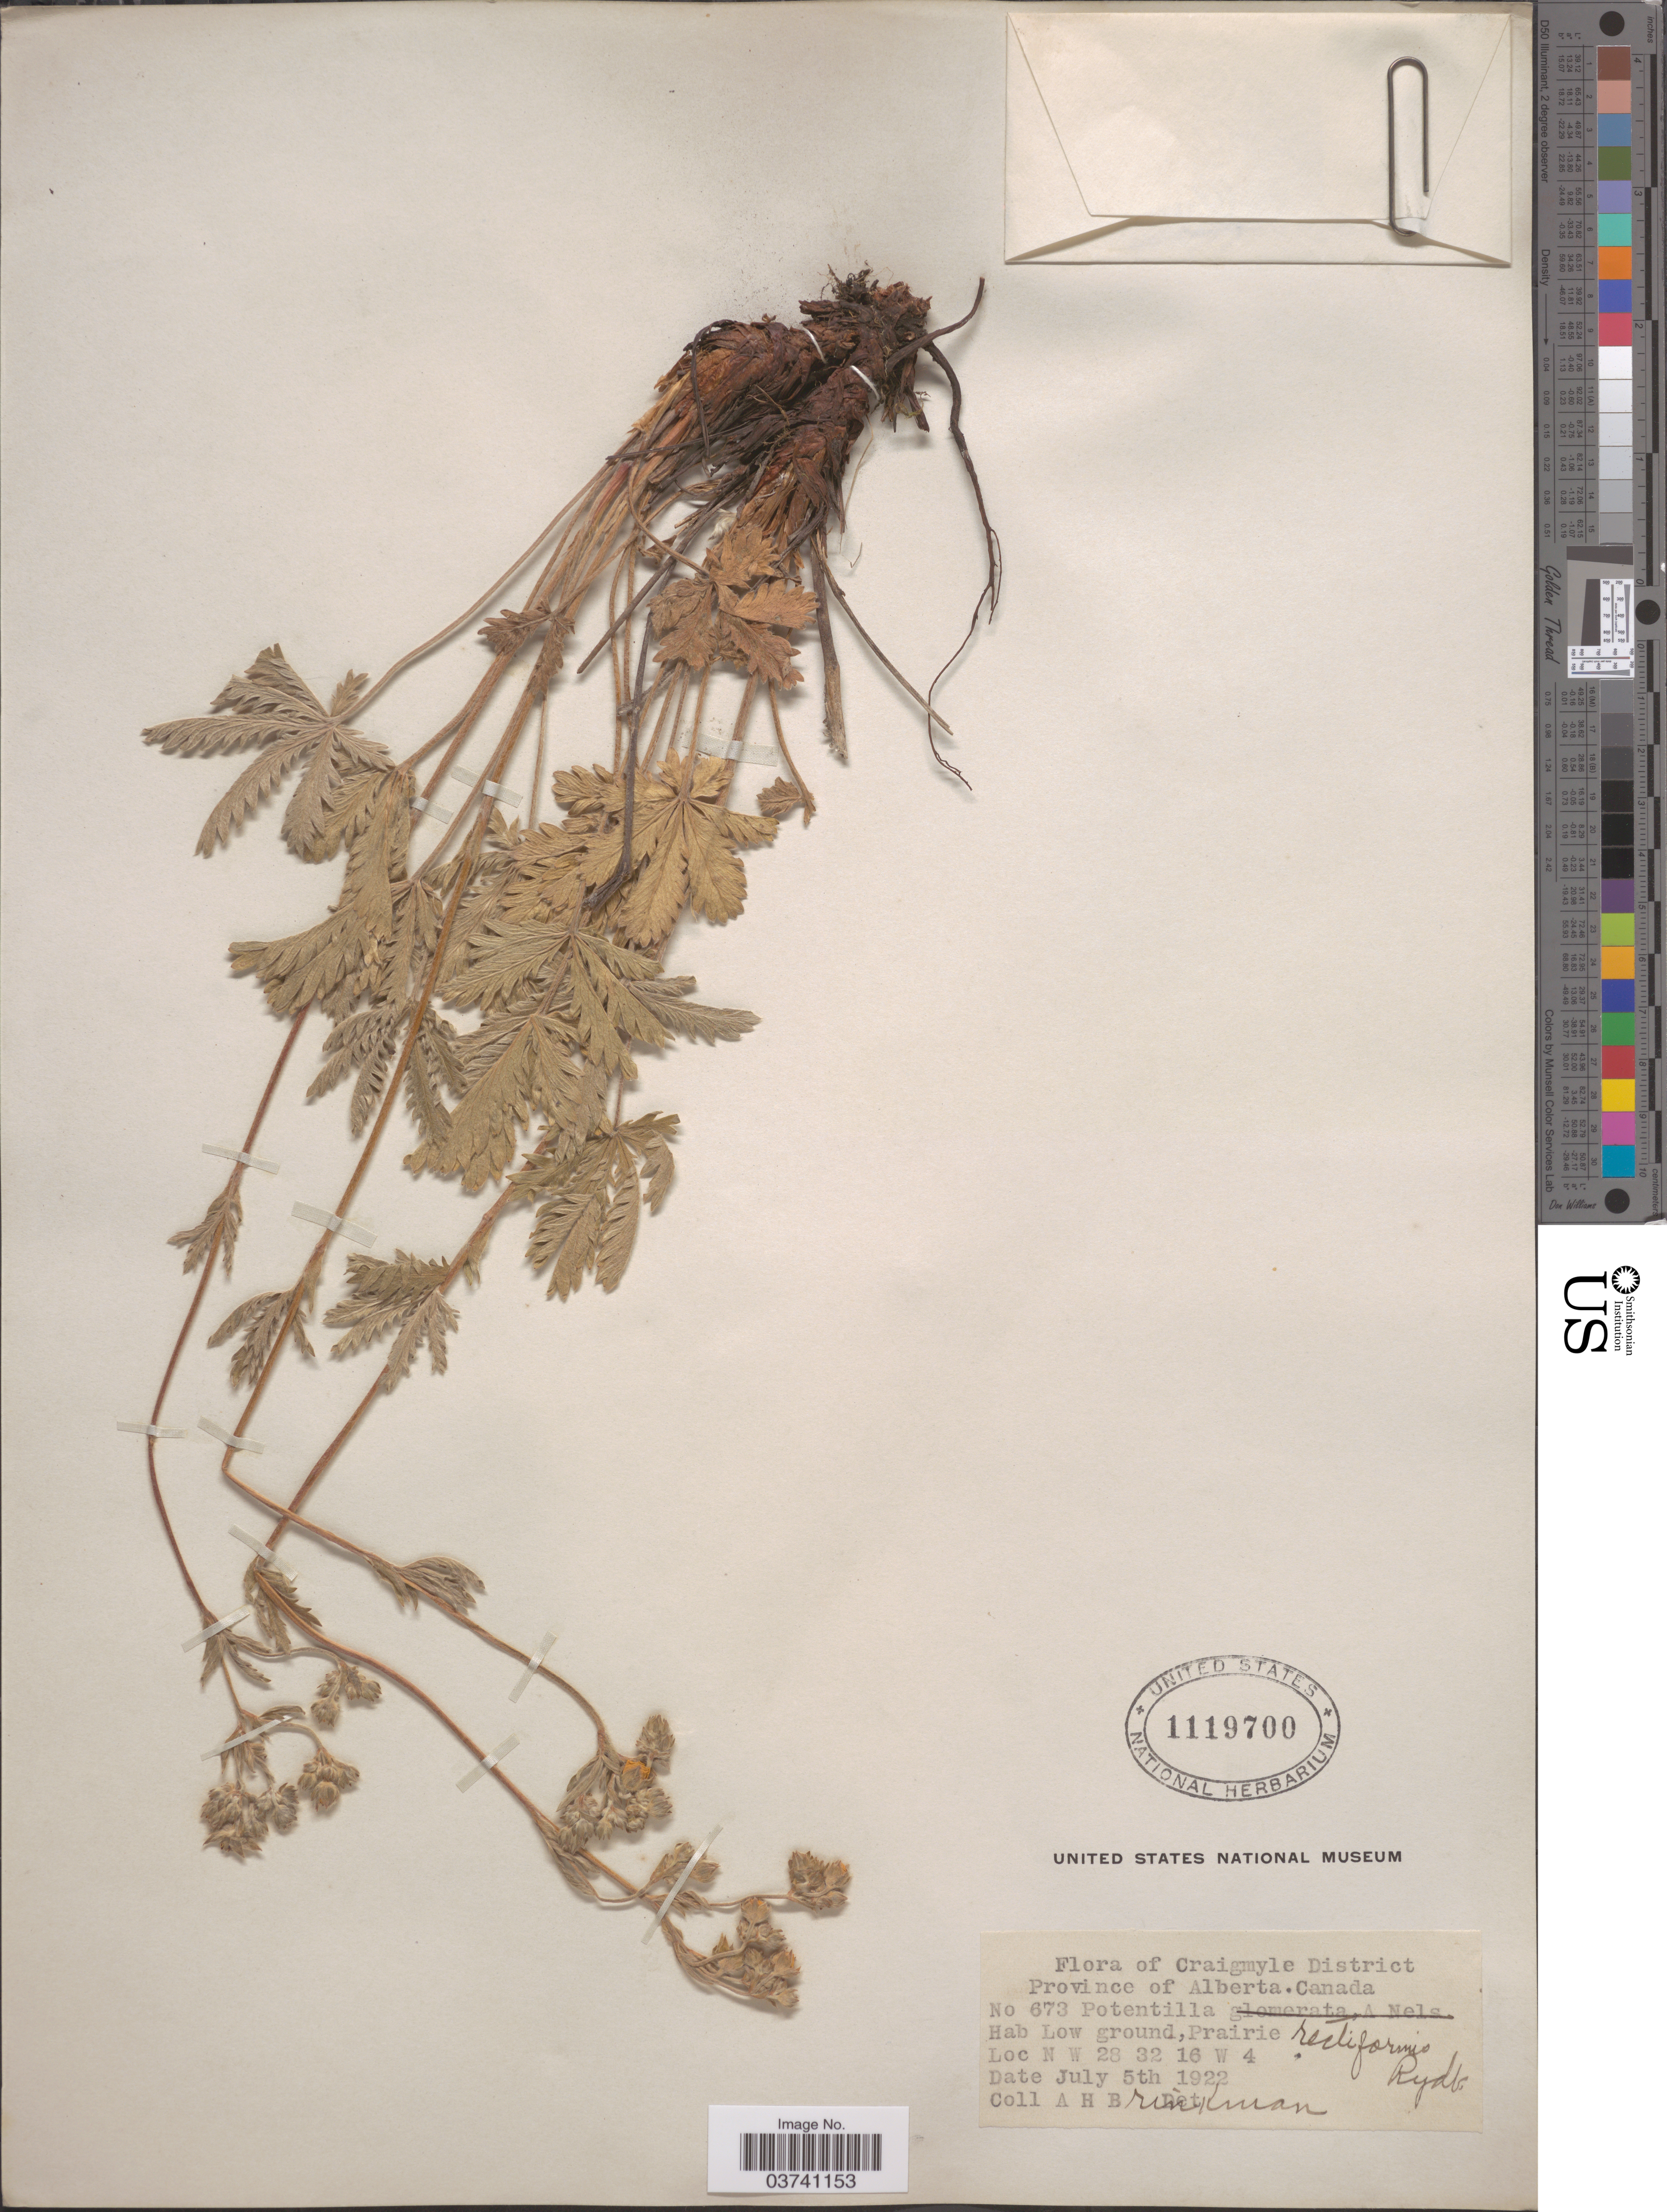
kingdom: Plantae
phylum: Tracheophyta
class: Magnoliopsida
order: Rosales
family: Rosaceae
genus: Potentilla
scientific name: Potentilla rectiformis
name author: Rydb.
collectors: A. Brinkman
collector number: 673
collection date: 1922-07-05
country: Canada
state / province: Alberta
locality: Craigmyle District. N W 28 2 16 W 4.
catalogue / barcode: US 1119700